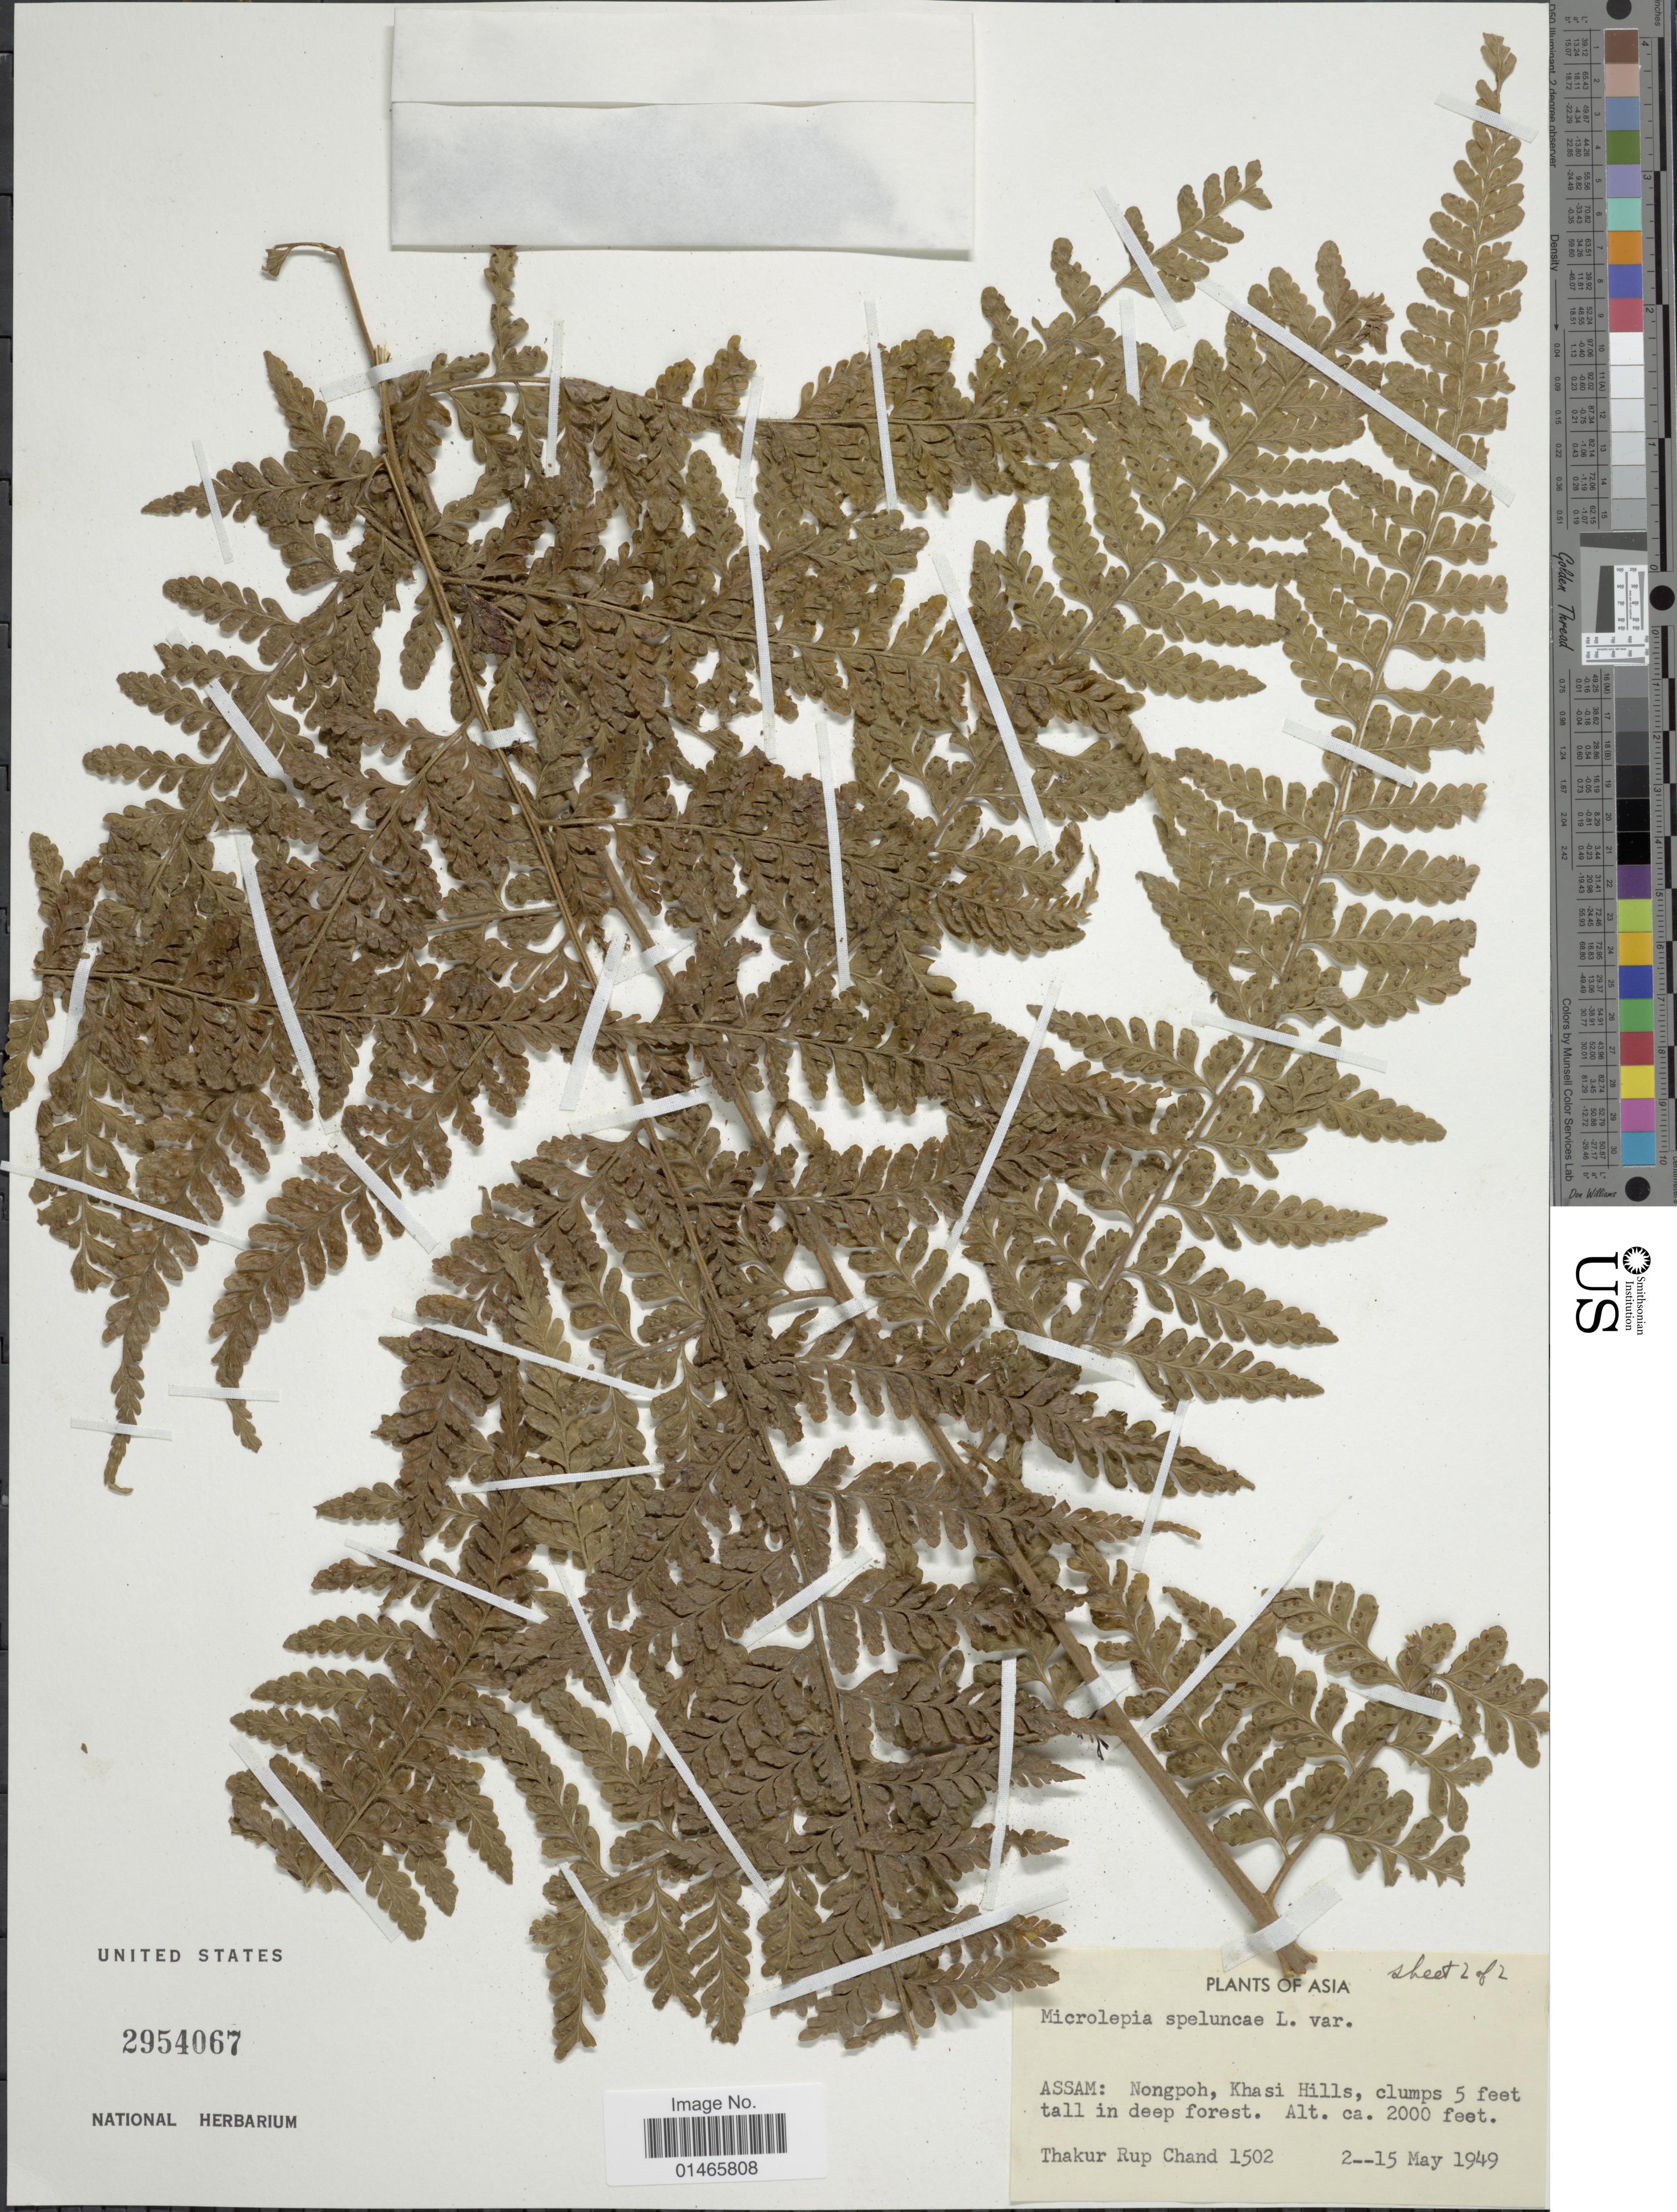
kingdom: Plantae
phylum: Tracheophyta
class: Polypodiopsida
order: Polypodiales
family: Dennstaedtiaceae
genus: Microlepia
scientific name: Microlepia speluncae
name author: (L.) T. Moore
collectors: T. R. Chand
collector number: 1502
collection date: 1949-05-02/1949-05-15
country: India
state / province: Meghalaya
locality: Nongpoh, Khasi Hills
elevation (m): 610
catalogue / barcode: US 2954067